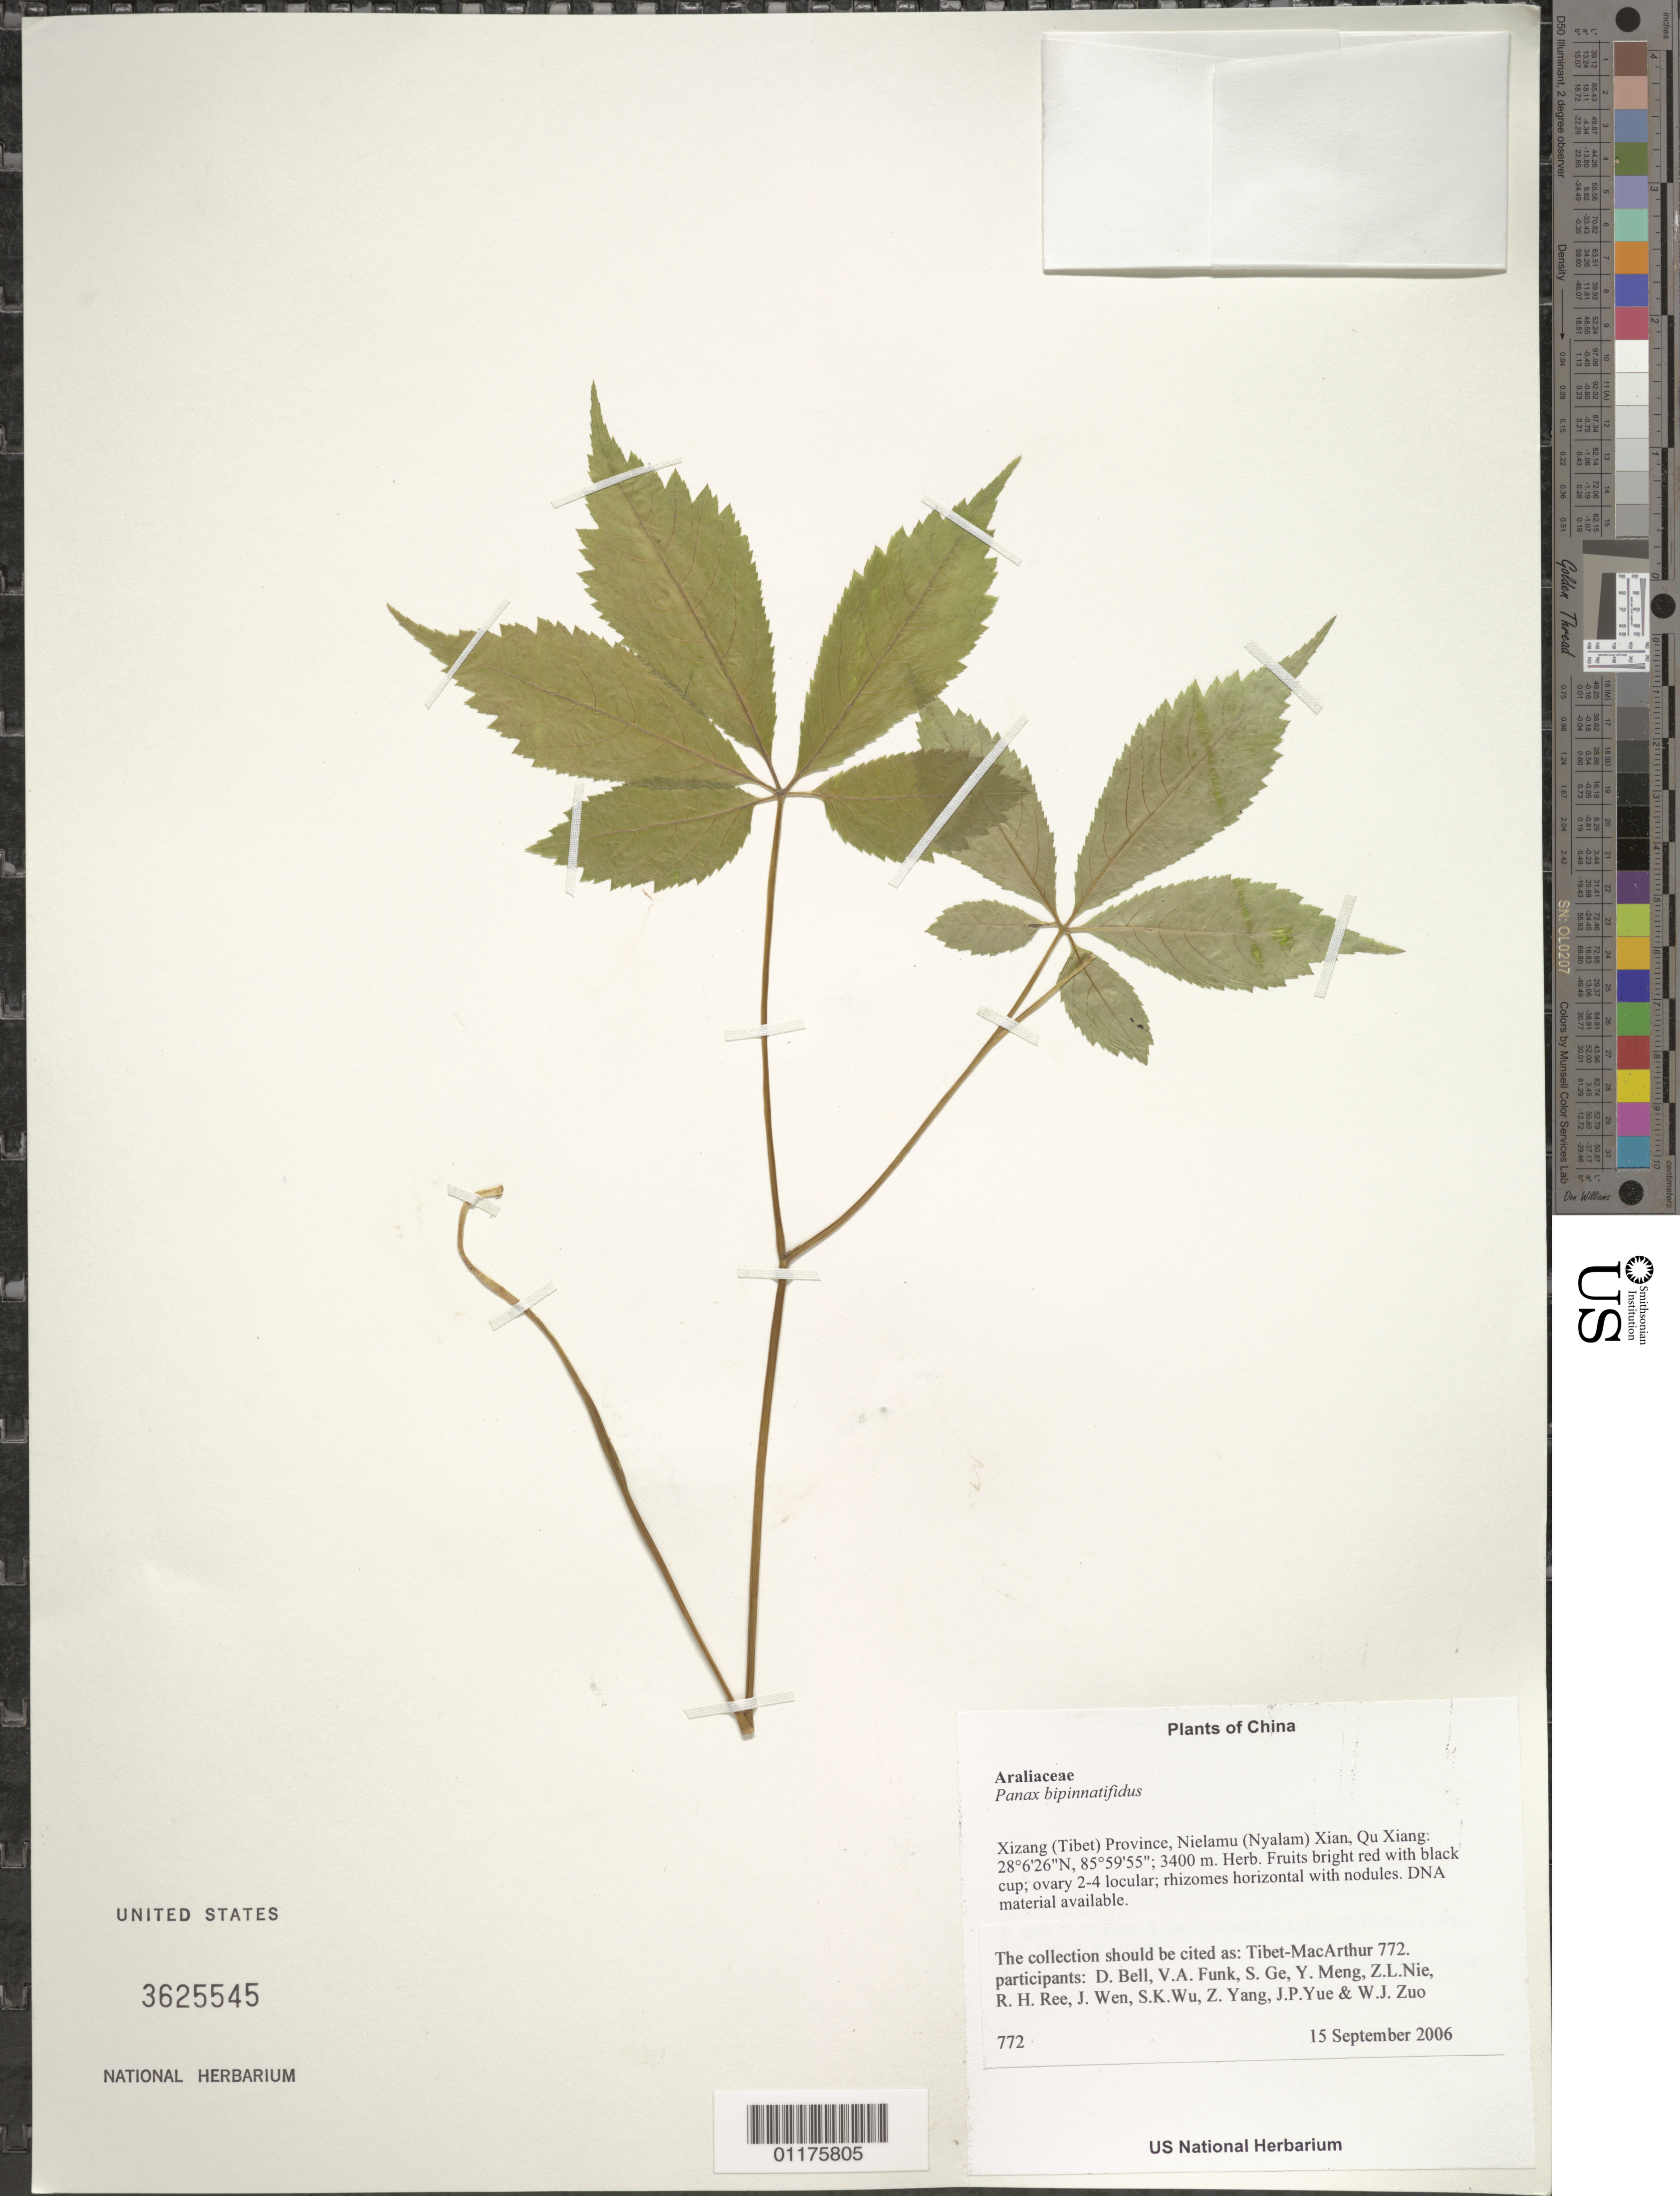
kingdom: Plantae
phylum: Tracheophyta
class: Magnoliopsida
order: Apiales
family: Araliaceae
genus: Panax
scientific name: Panax bipinnatifidus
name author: Seem.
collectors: Tibet-MacArthur, D. A. Bell, V. Funk, S. Ge, Y. Meng, Z. Nie, R. Ree, J. Wen, J. Yue & W. Zuo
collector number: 772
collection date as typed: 15 Sep 2006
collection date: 2006-09-15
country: China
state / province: Xizang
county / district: Nielamu (Nyalam) Xian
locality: Qu Xiang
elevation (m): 3400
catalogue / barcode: US 3625545